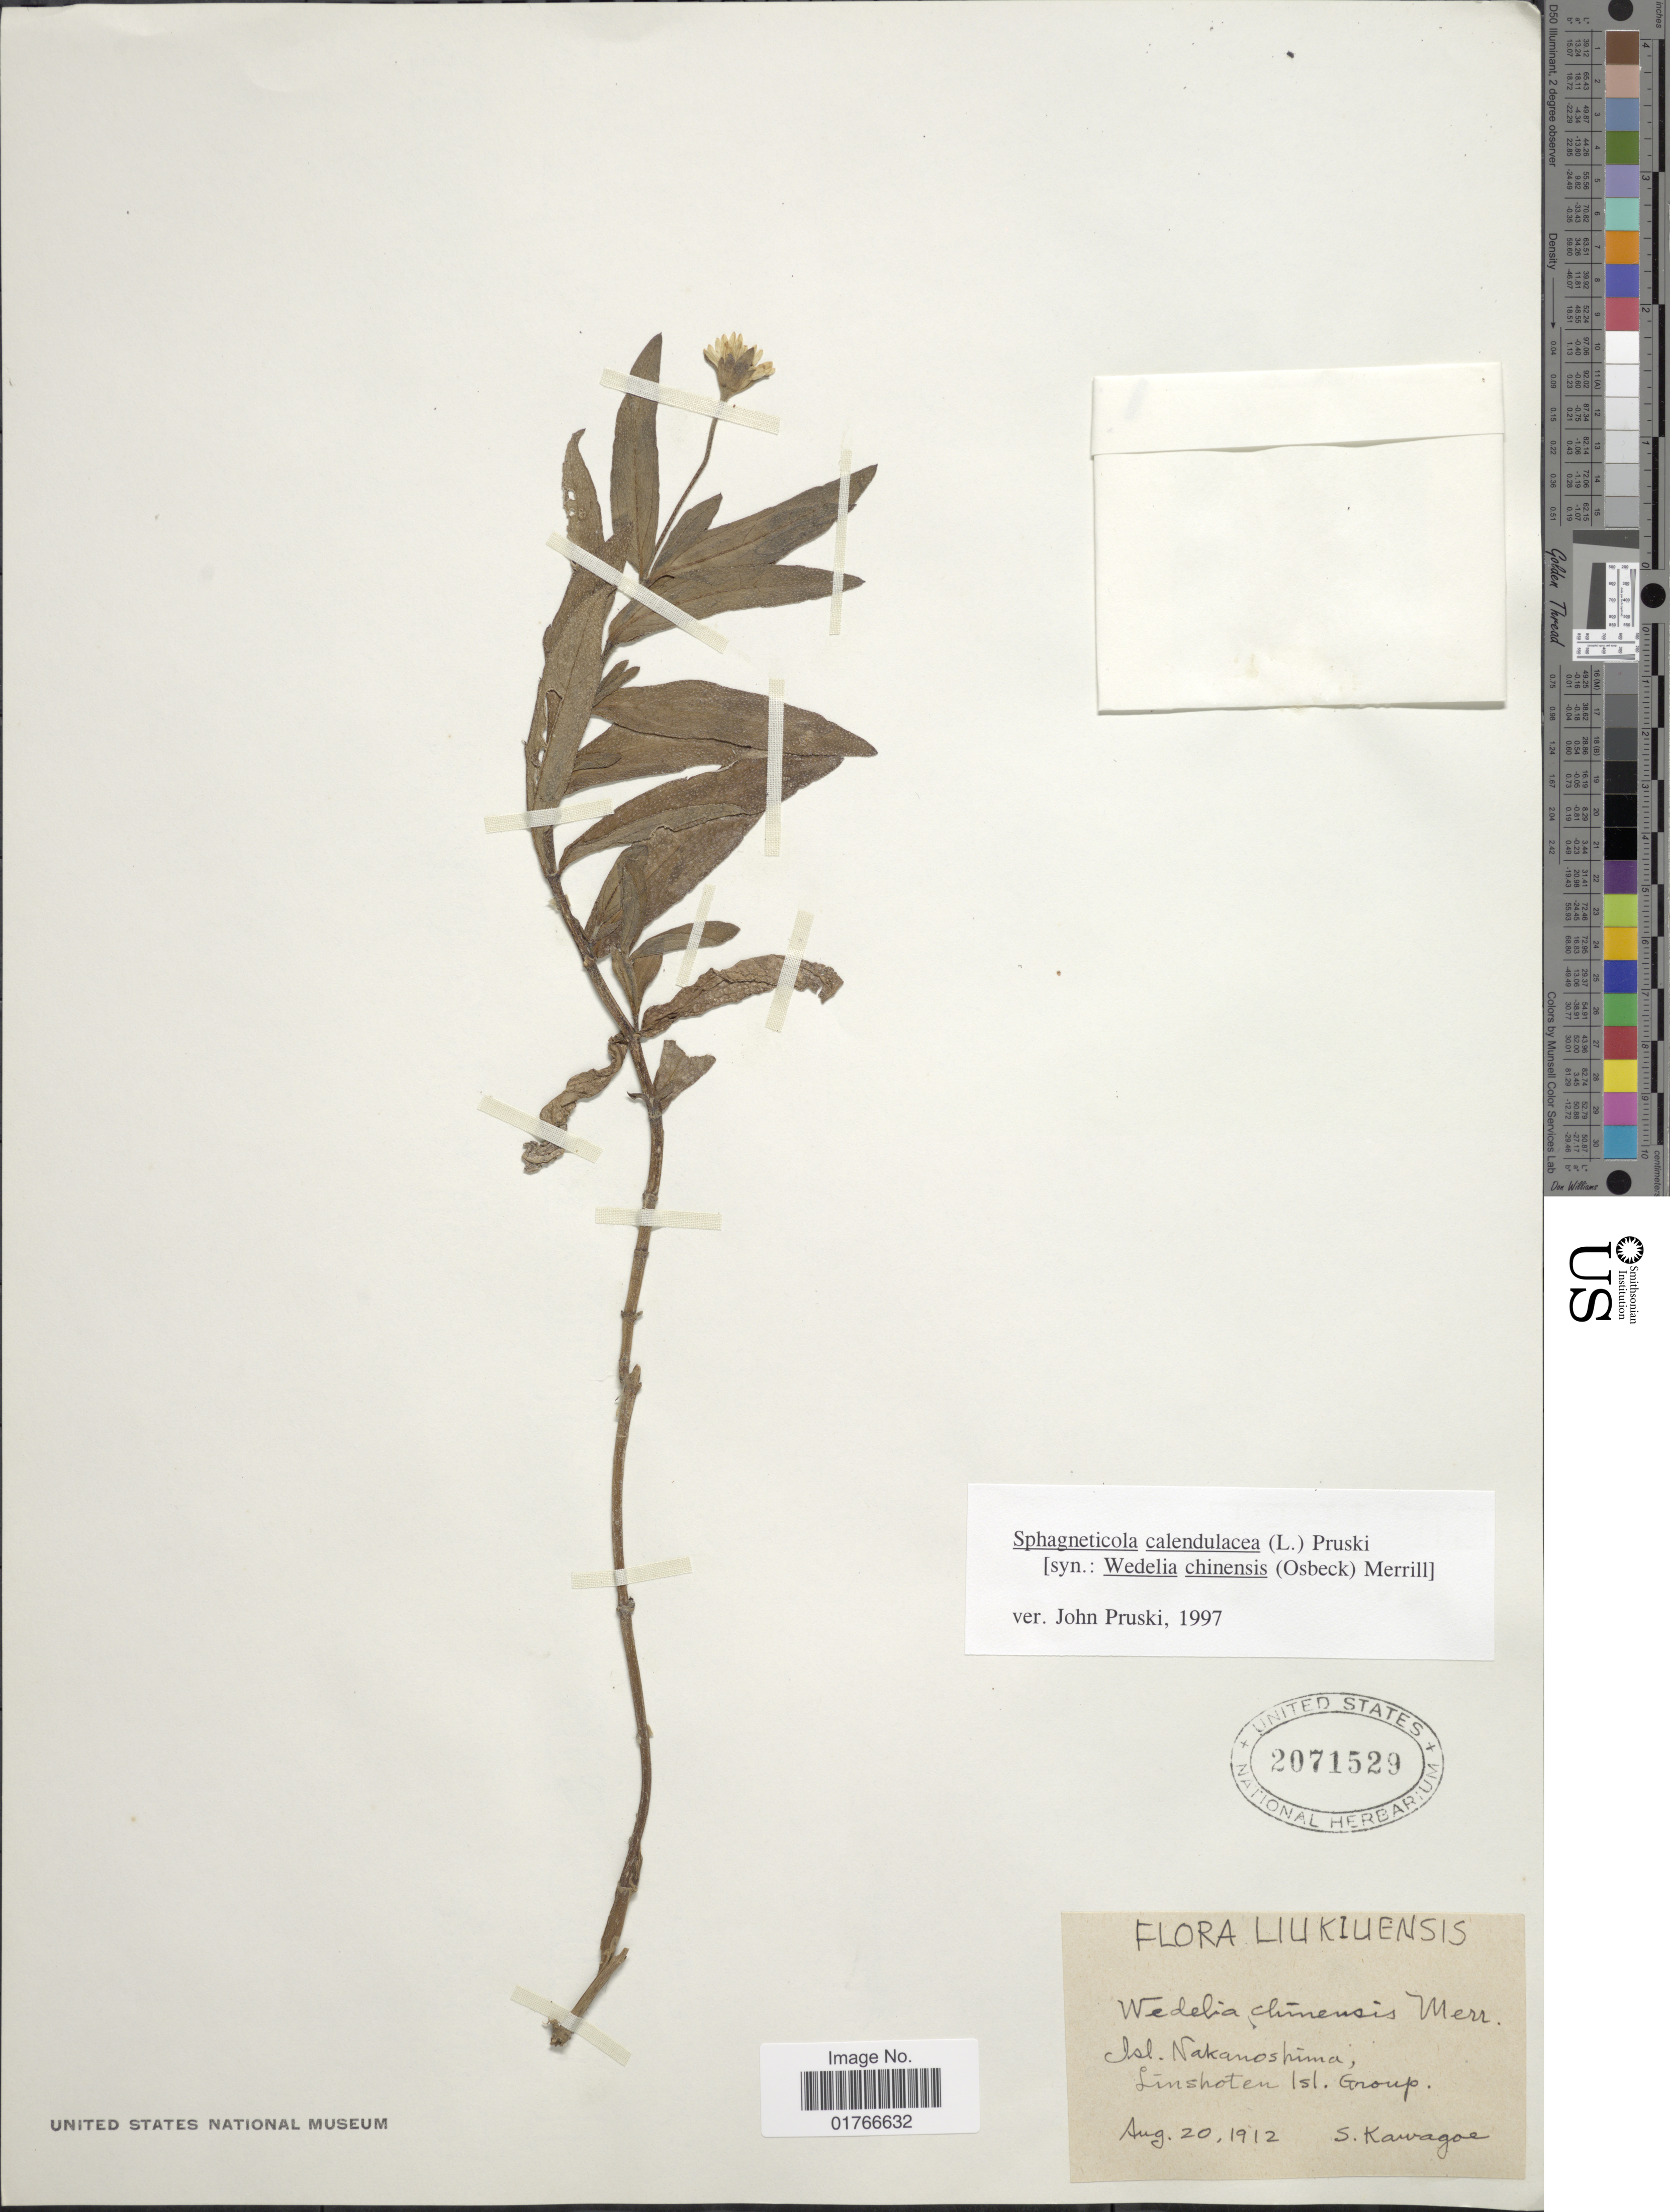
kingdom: Plantae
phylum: Tracheophyta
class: Magnoliopsida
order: Asterales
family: Asteraceae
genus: Sphagneticola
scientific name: Sphagneticola calendulacea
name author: (L.) Pruski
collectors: S. Kawagoe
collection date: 1912-08-20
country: Japan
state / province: Kagosima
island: Kyushu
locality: Liukiuensis, Isl. Nakanoshima, Linshoten Isl. Group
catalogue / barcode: US 2071529